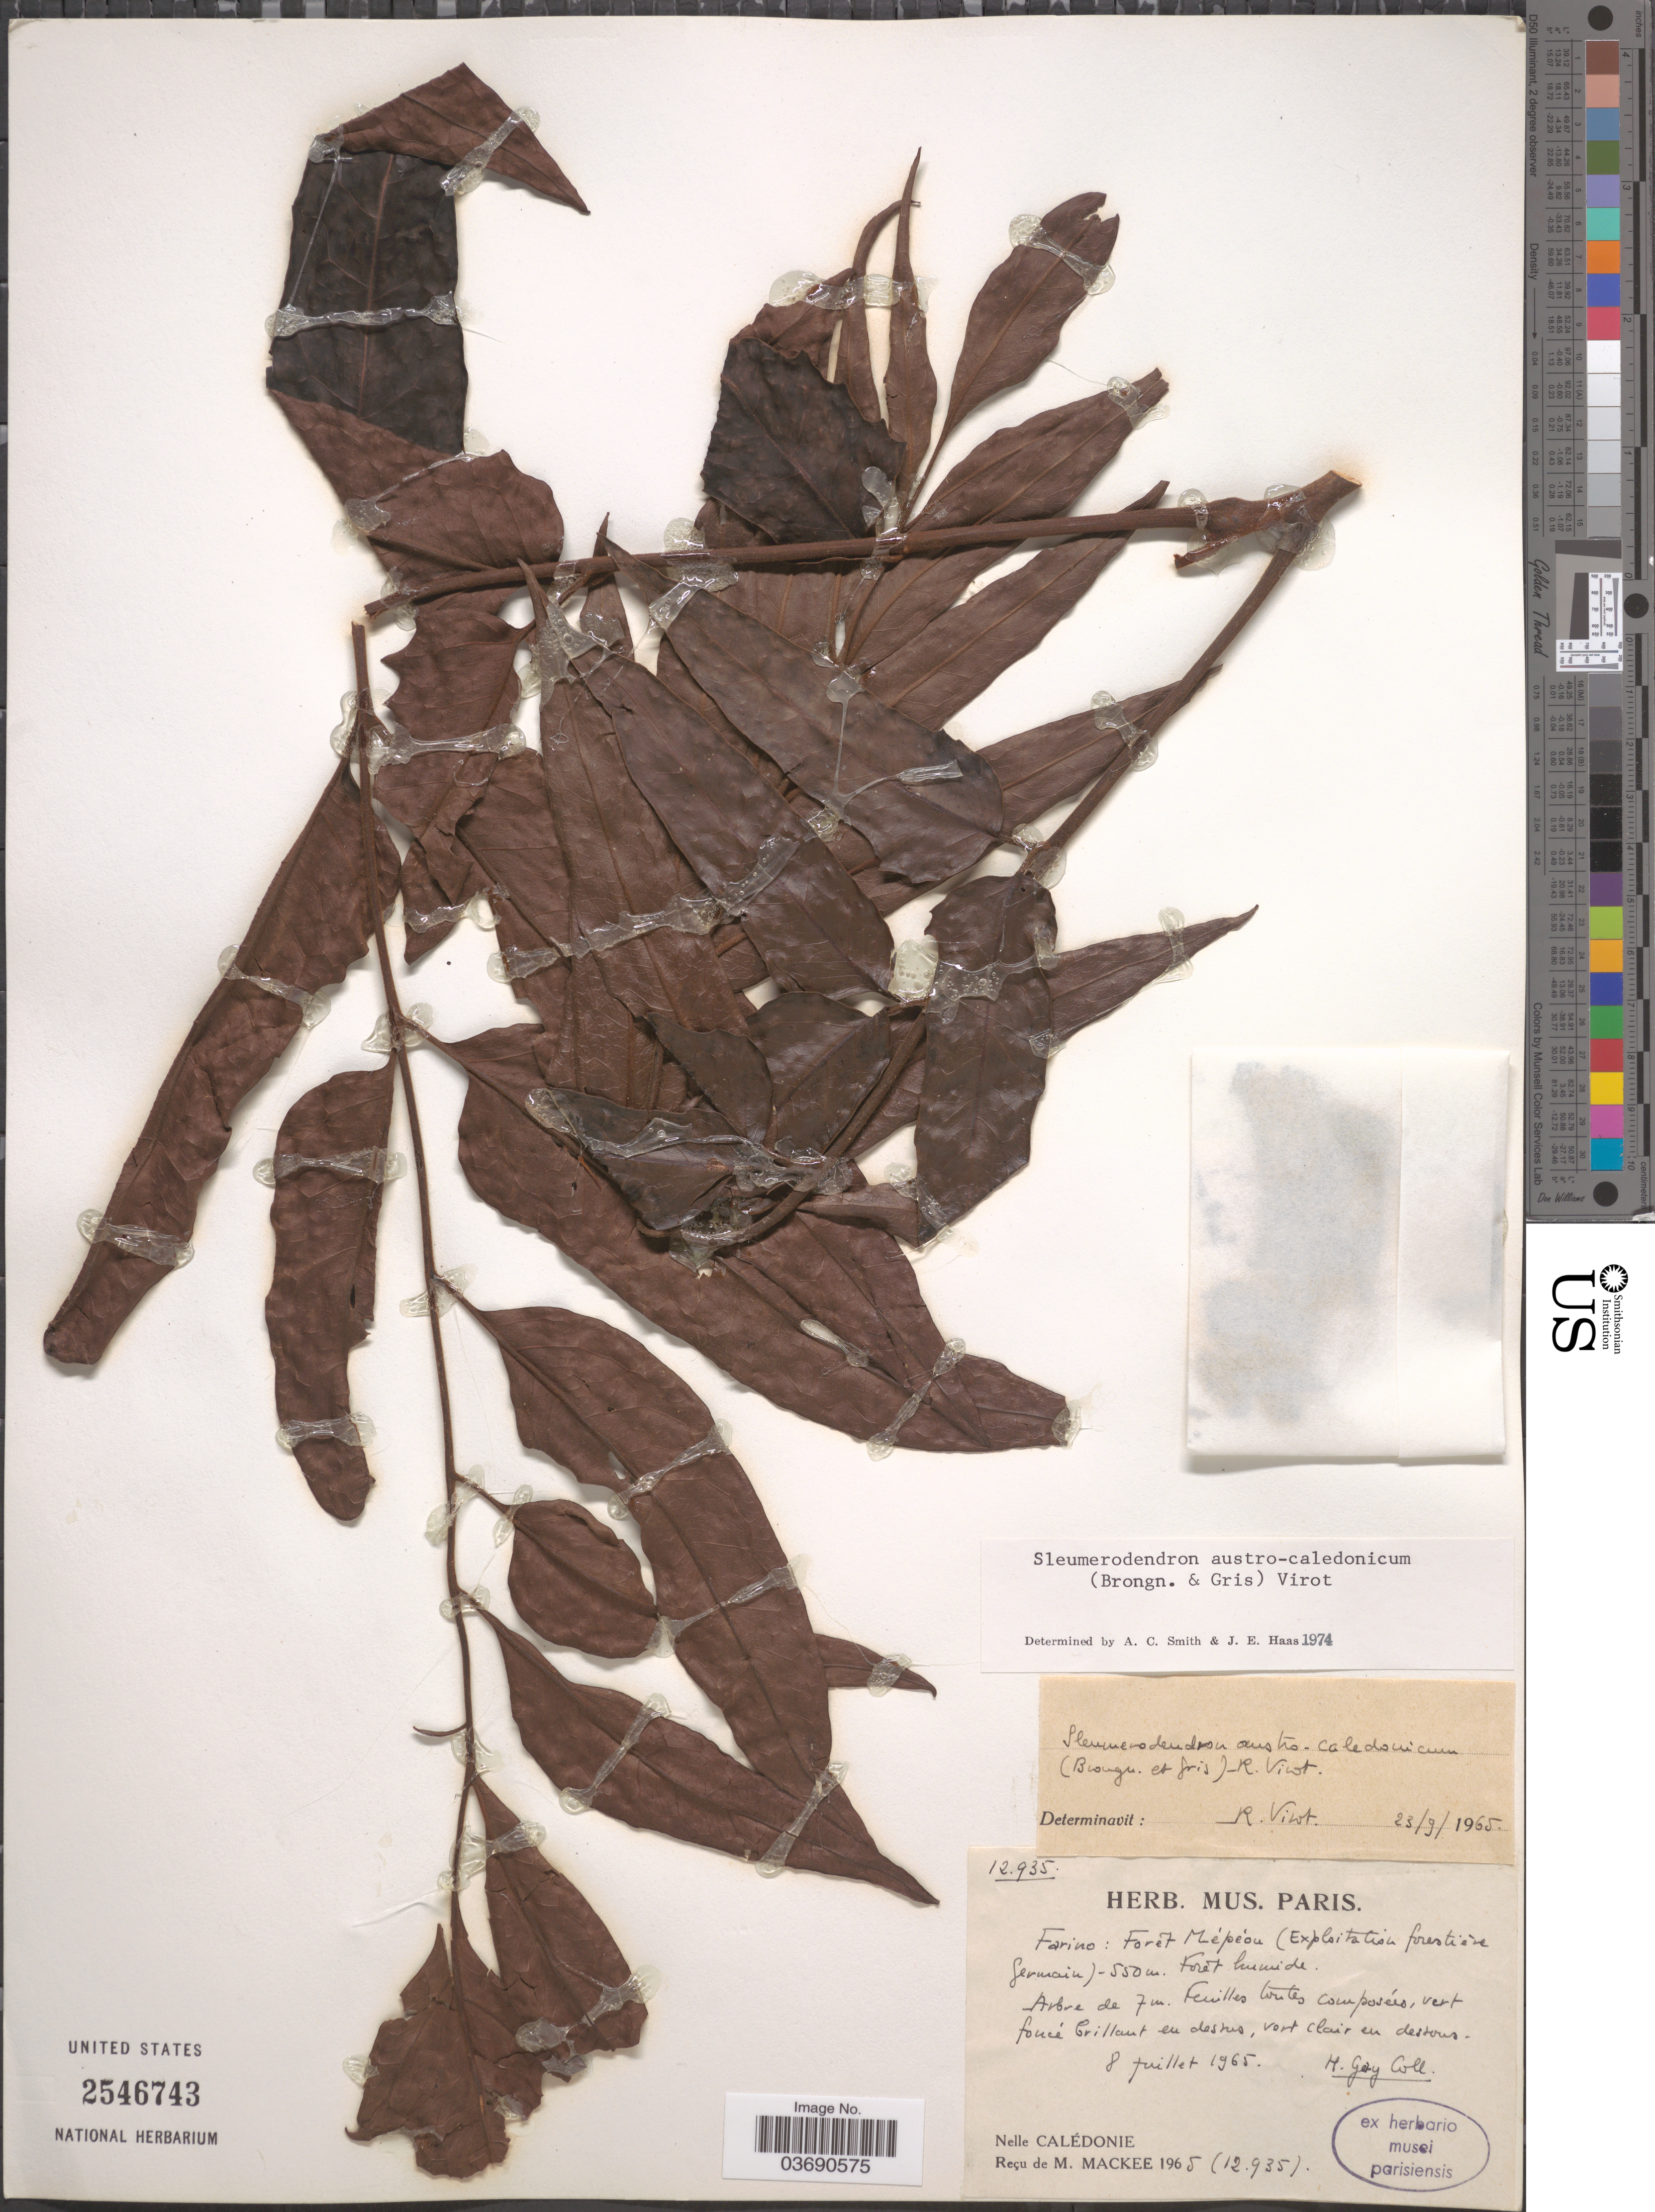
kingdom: Plantae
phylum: Tracheophyta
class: Magnoliopsida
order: Proteales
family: Proteaceae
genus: Sleumerodendron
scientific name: Sleumerodendron austro-caledonicum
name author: (Brongn.) R. Virot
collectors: H. Gay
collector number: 12935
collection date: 1965-07-08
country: New Caledonia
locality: Farino: Forêt Mépéou (Exploitation forestière Germain).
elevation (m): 550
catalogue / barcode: US 2546743